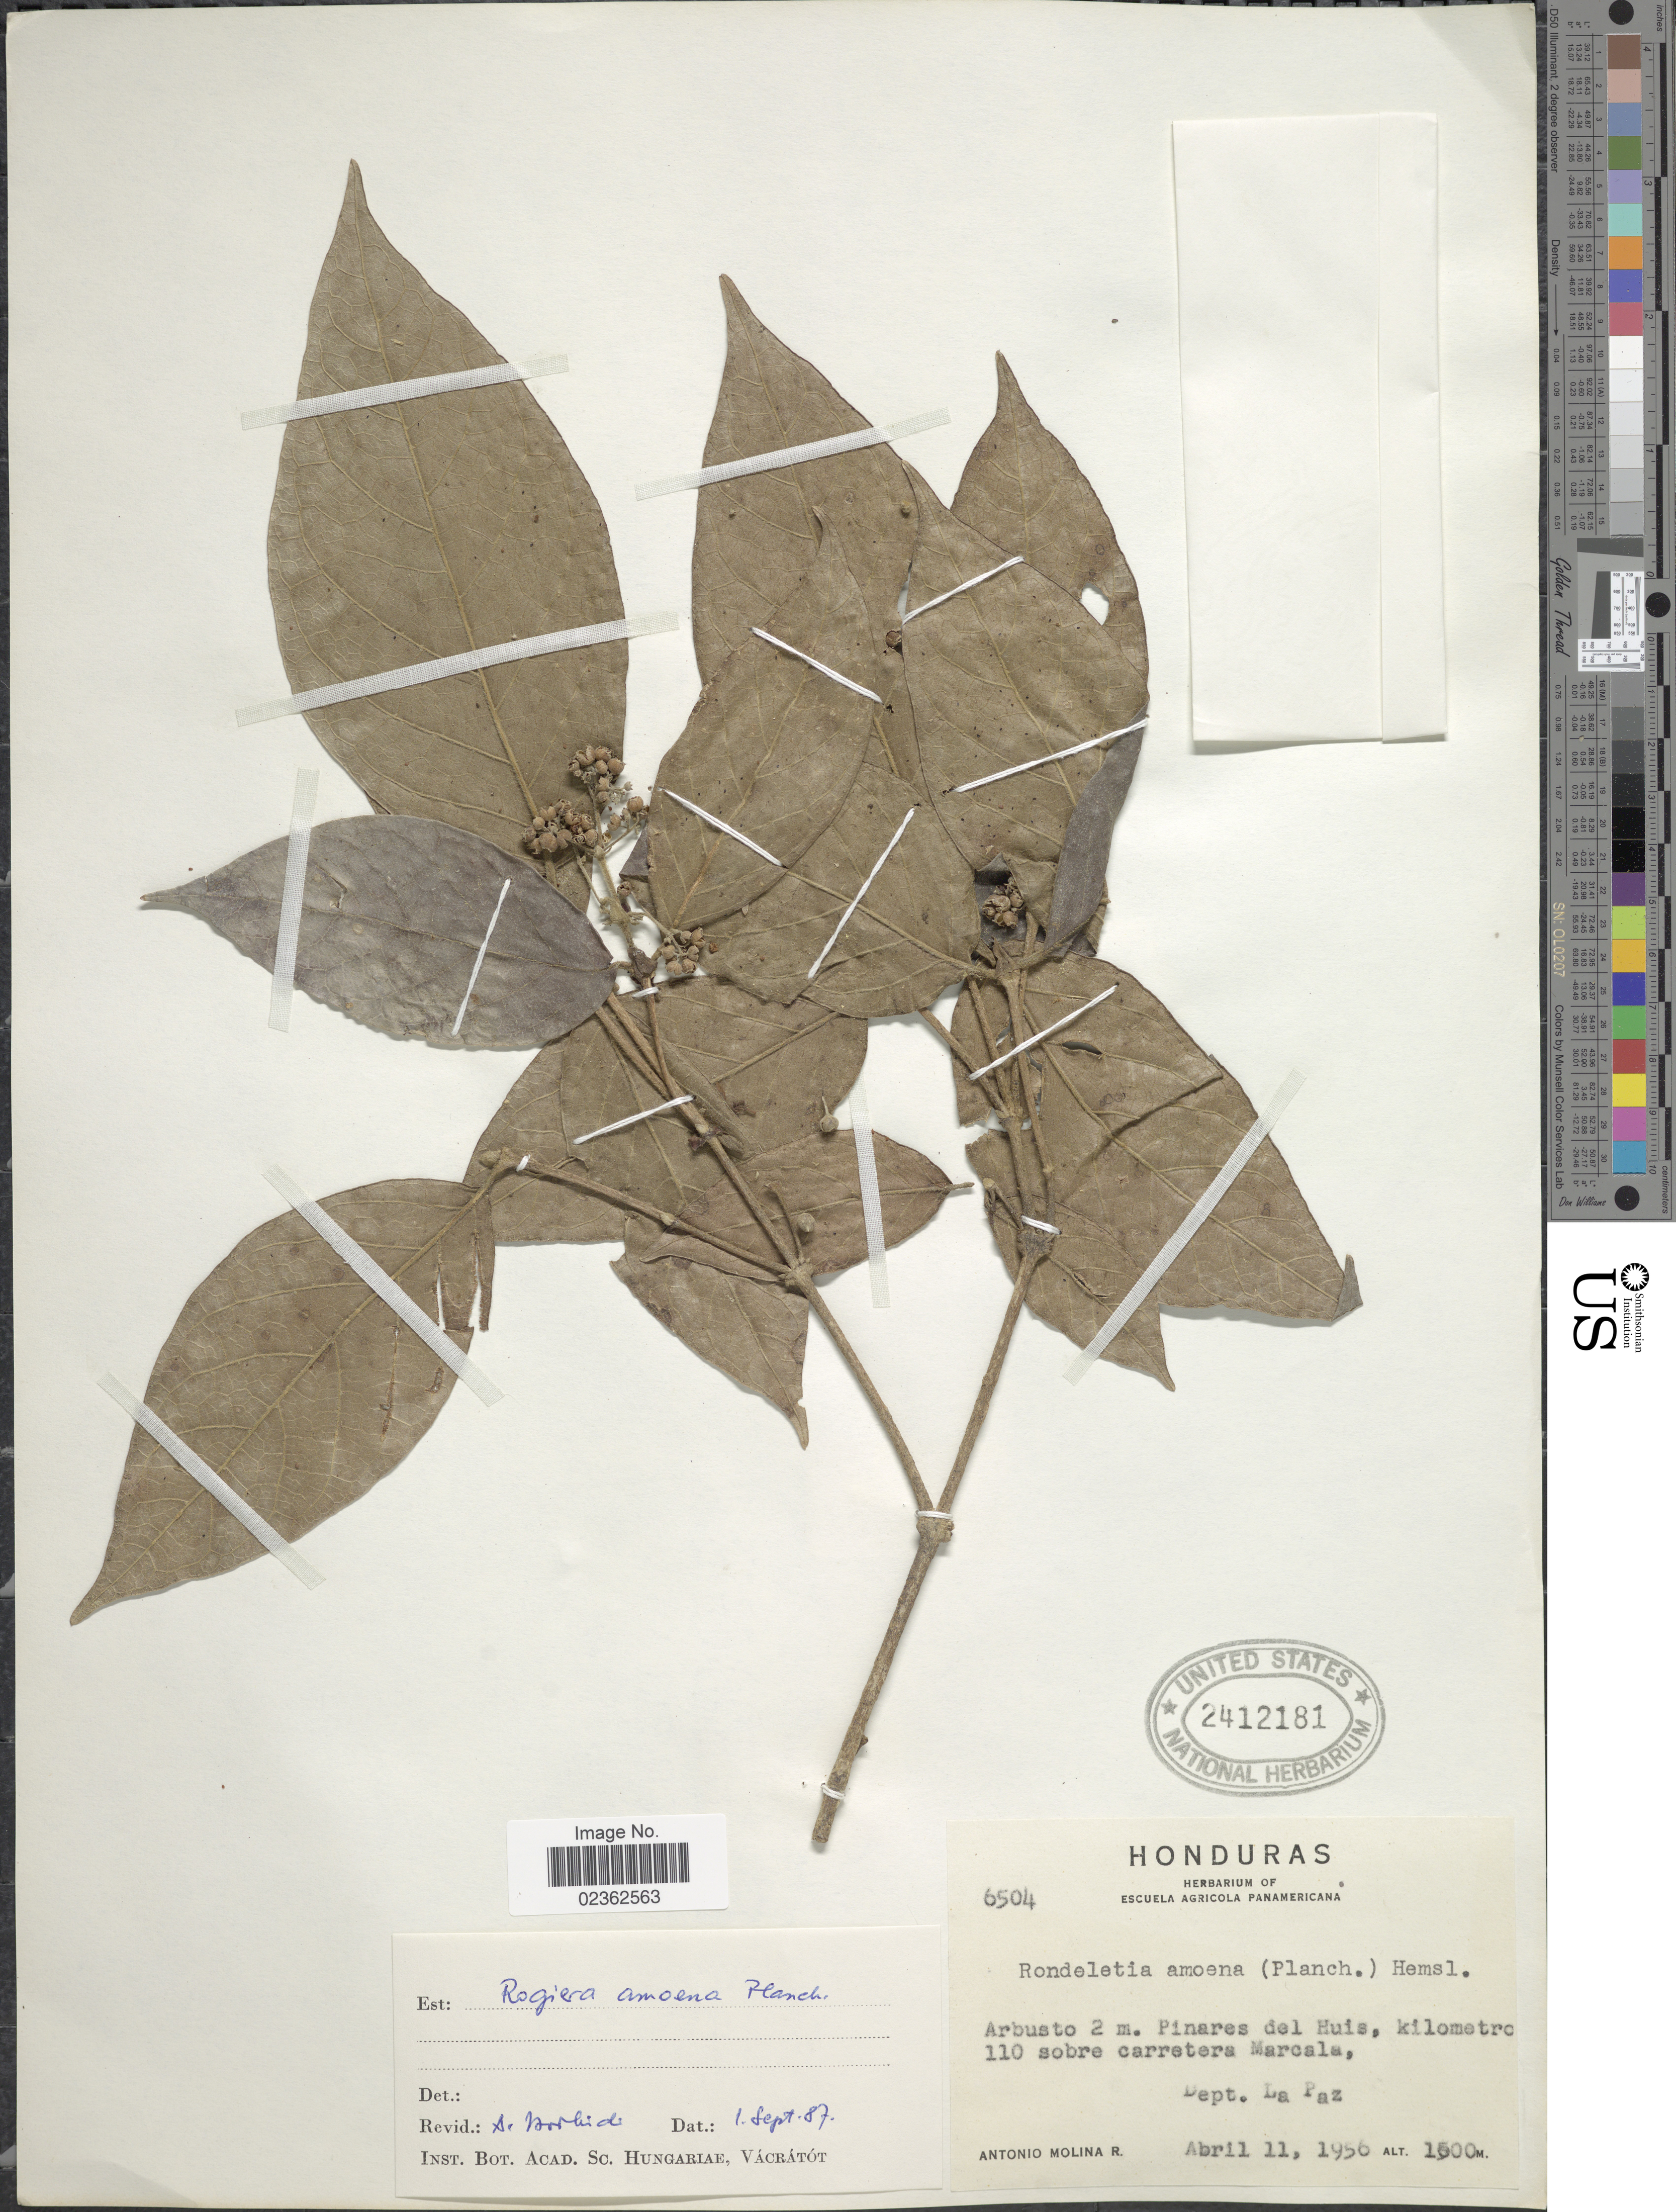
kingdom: Plantae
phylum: Tracheophyta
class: Magnoliopsida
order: Gentianales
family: Rubiaceae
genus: Rogiera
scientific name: Rogiera amoena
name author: Planch.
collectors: A. Molina R.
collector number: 6504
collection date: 1956-04-11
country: Honduras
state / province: La Paz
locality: Pinares del Huis, kilometro 110 sobre carretera Marcala.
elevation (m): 1500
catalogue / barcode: US 2412181